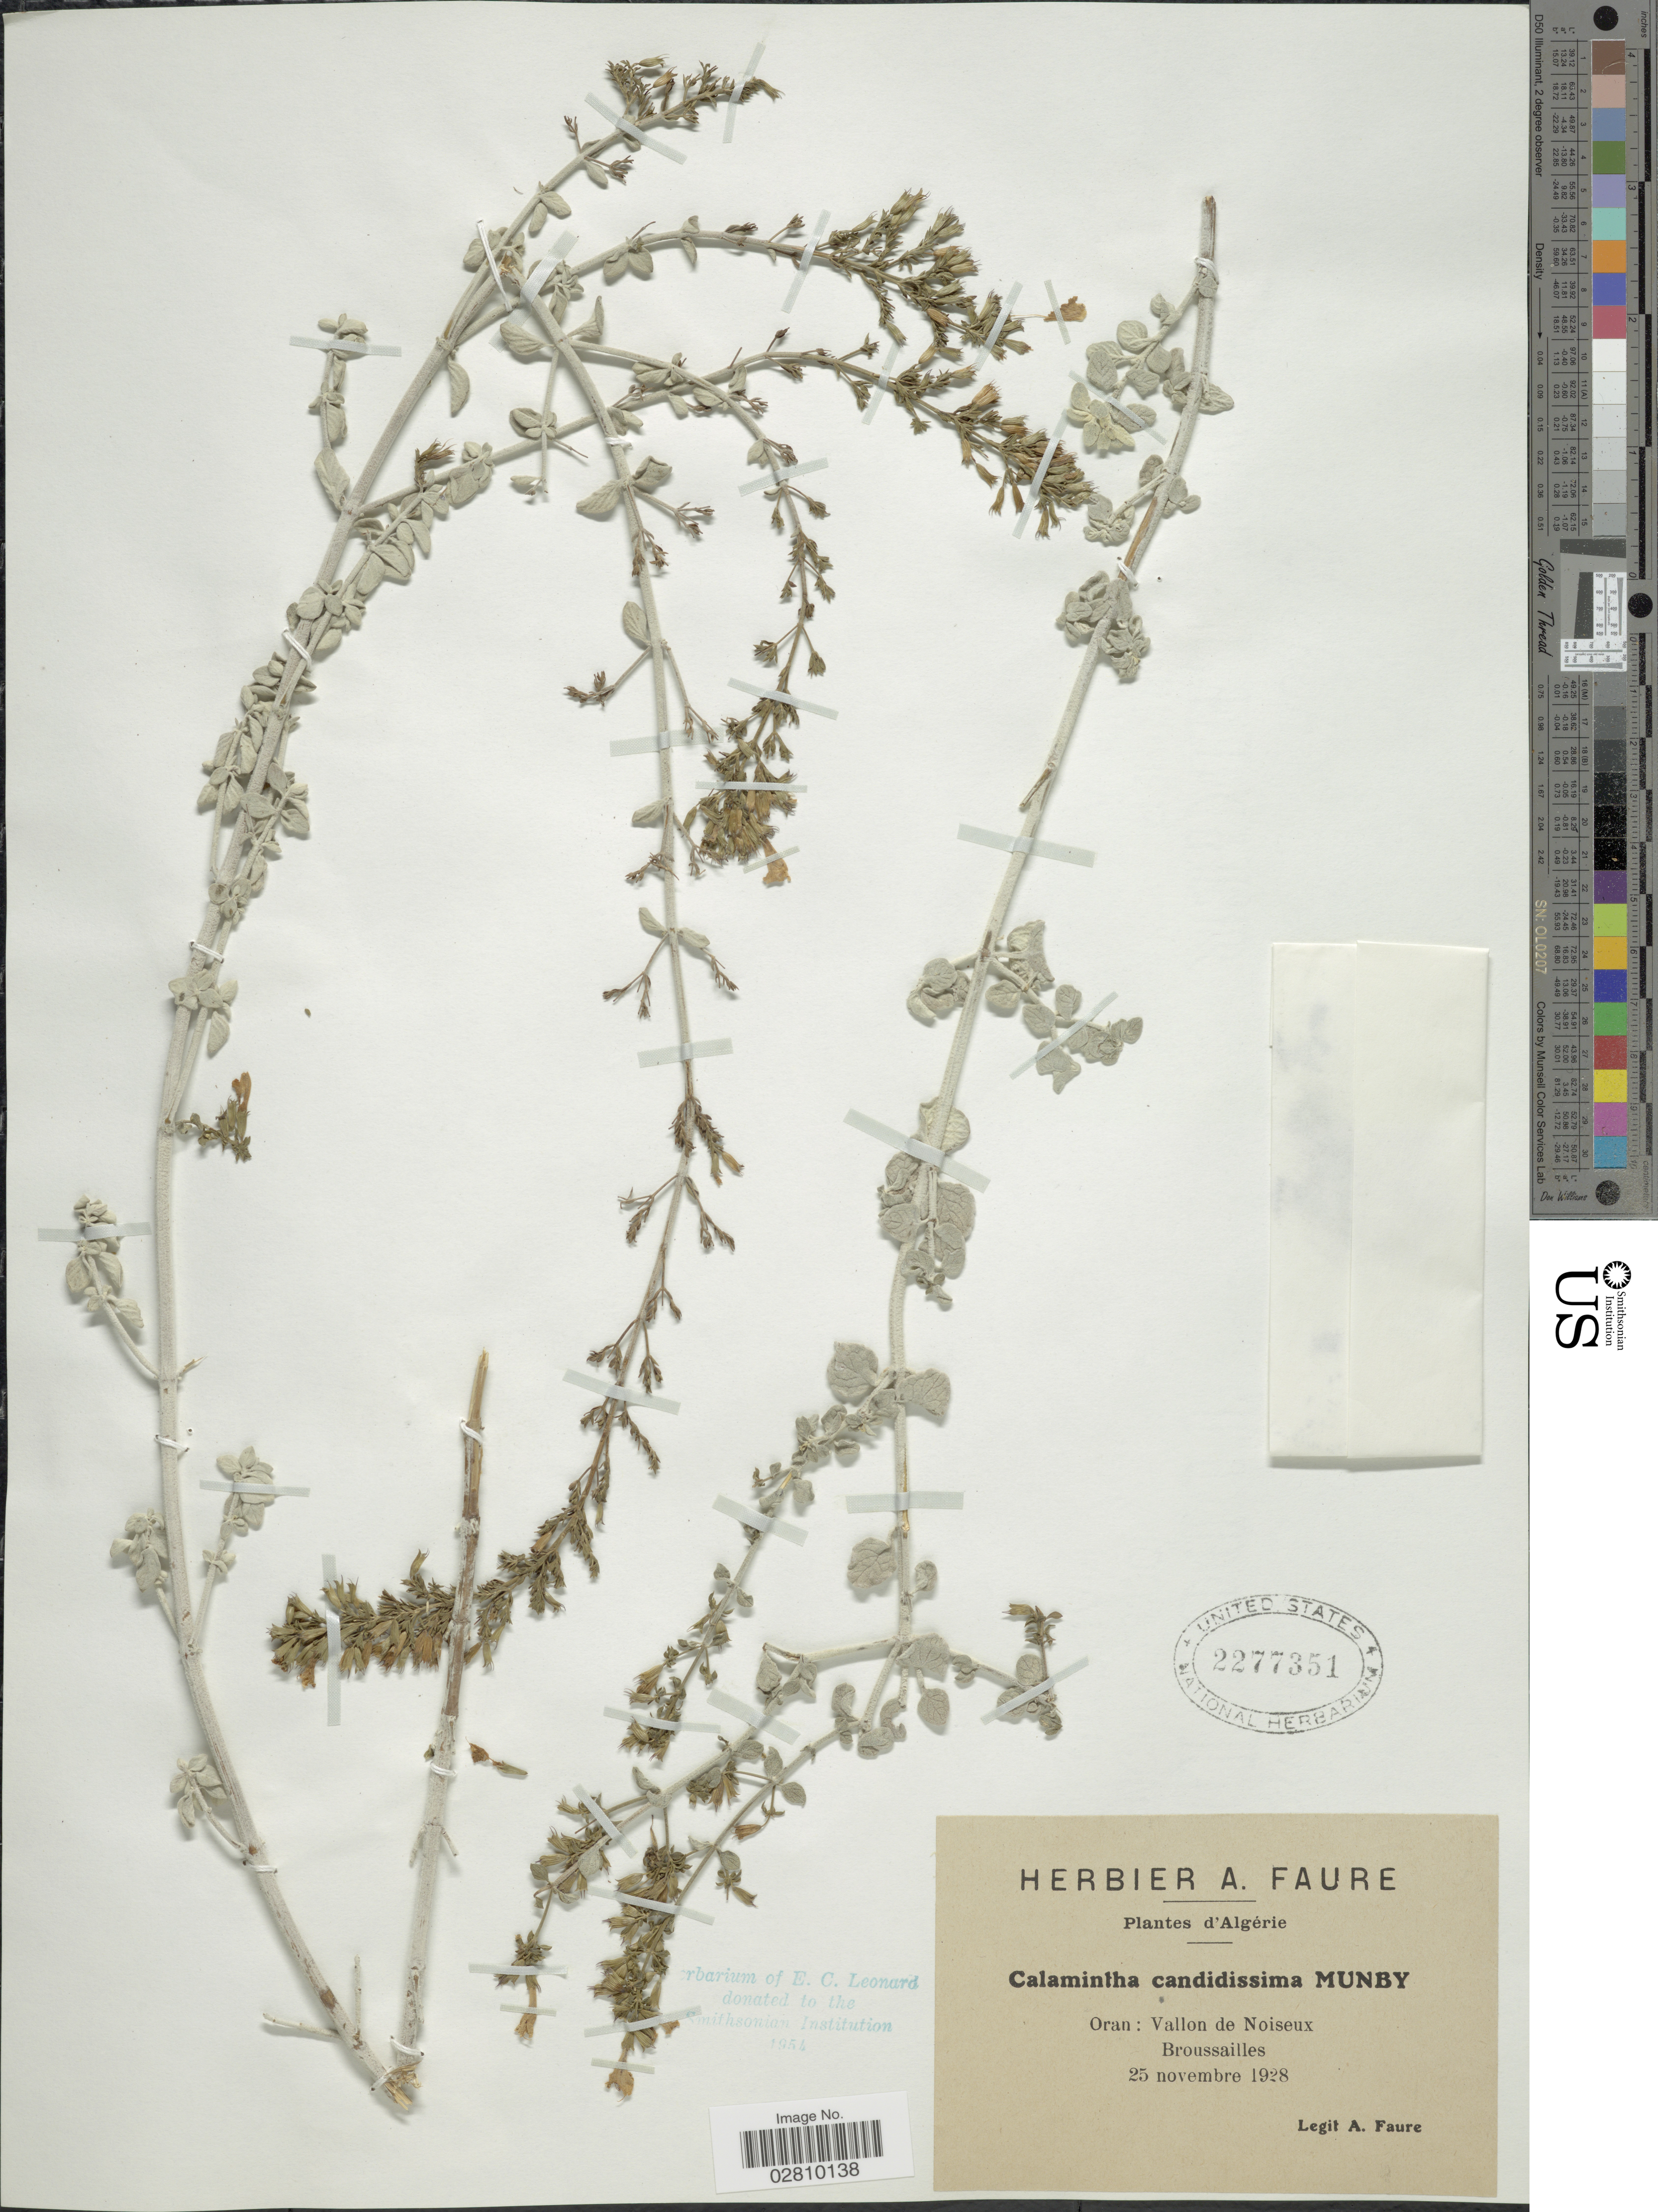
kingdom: Plantae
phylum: Tracheophyta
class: Magnoliopsida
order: Lamiales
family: Lamiaceae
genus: Calamintha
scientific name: Calamintha candidissima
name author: (Munby) Benth.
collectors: A. Faure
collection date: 1928-11-25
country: Algeria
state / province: Oran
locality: Vallon de Noiseux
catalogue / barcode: US 2277351